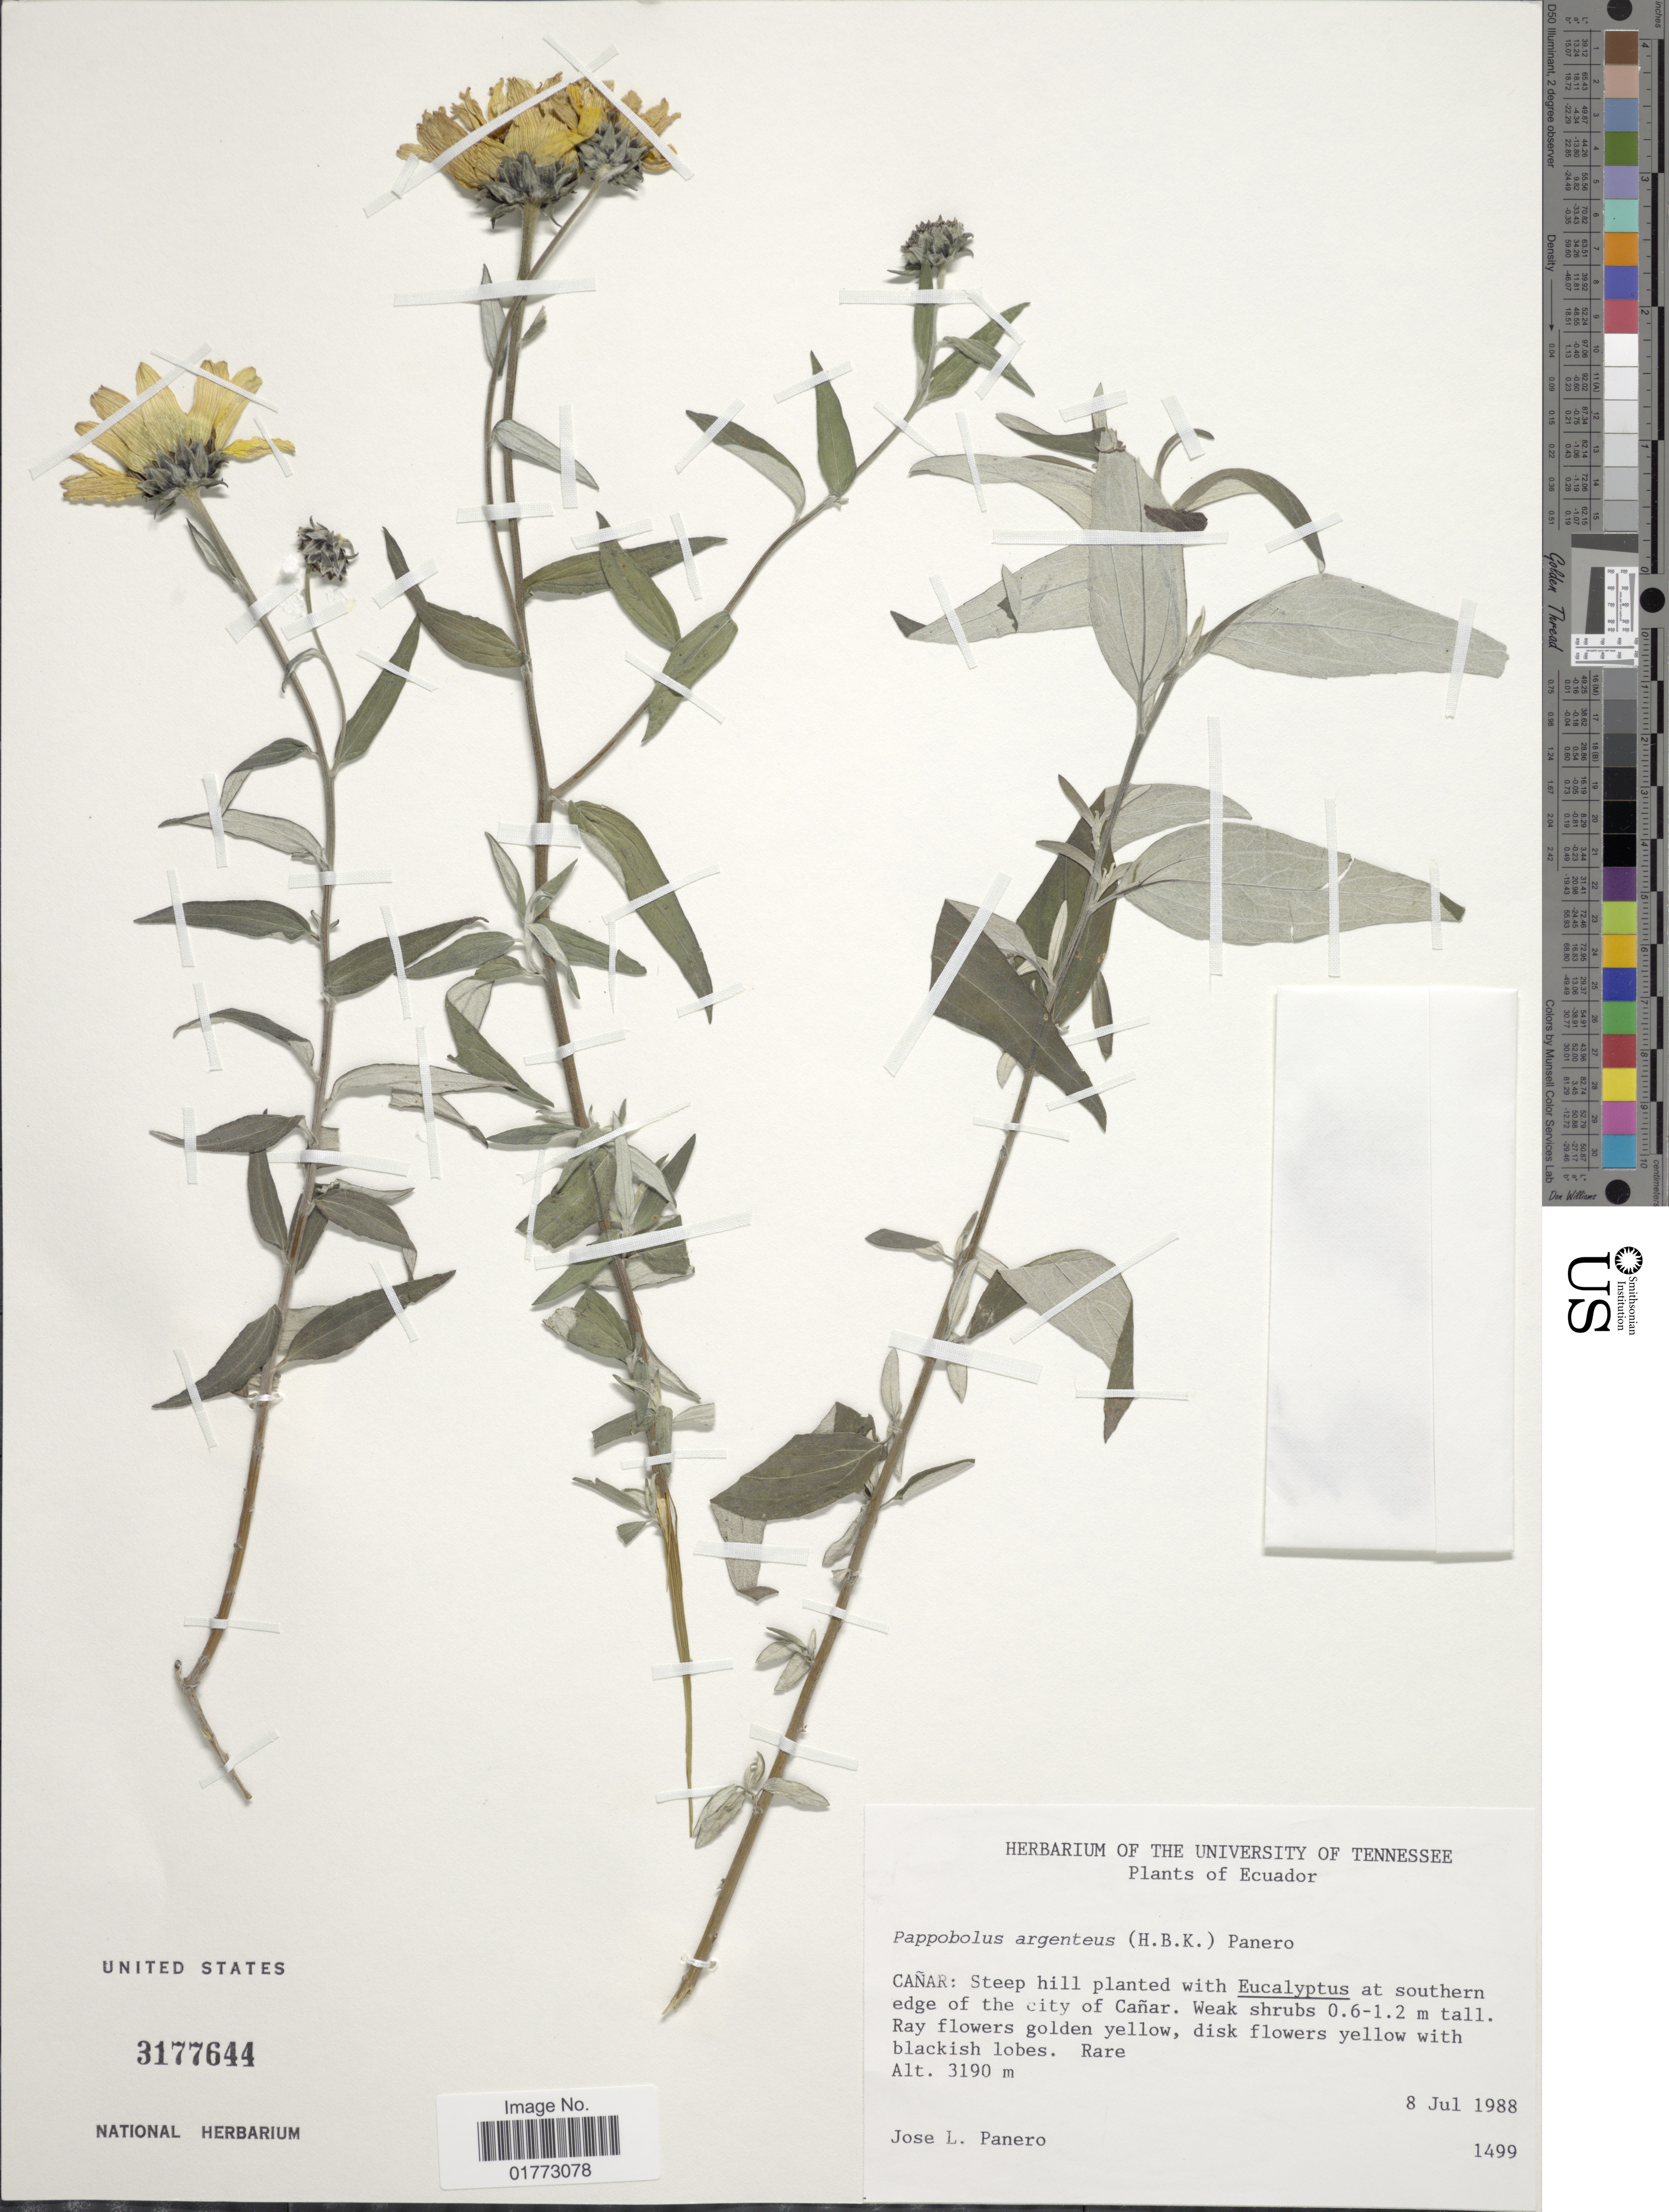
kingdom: Plantae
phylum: Tracheophyta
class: Magnoliopsida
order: Asterales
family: Asteraceae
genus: Pappobolus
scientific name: Pappobolus argenteus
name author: (Kunth) Panero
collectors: J. L. Panero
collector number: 1499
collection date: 1988-07-08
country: Ecuador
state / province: Cañar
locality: At southern edge of the city of Canar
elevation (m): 3190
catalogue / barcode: US 3177644